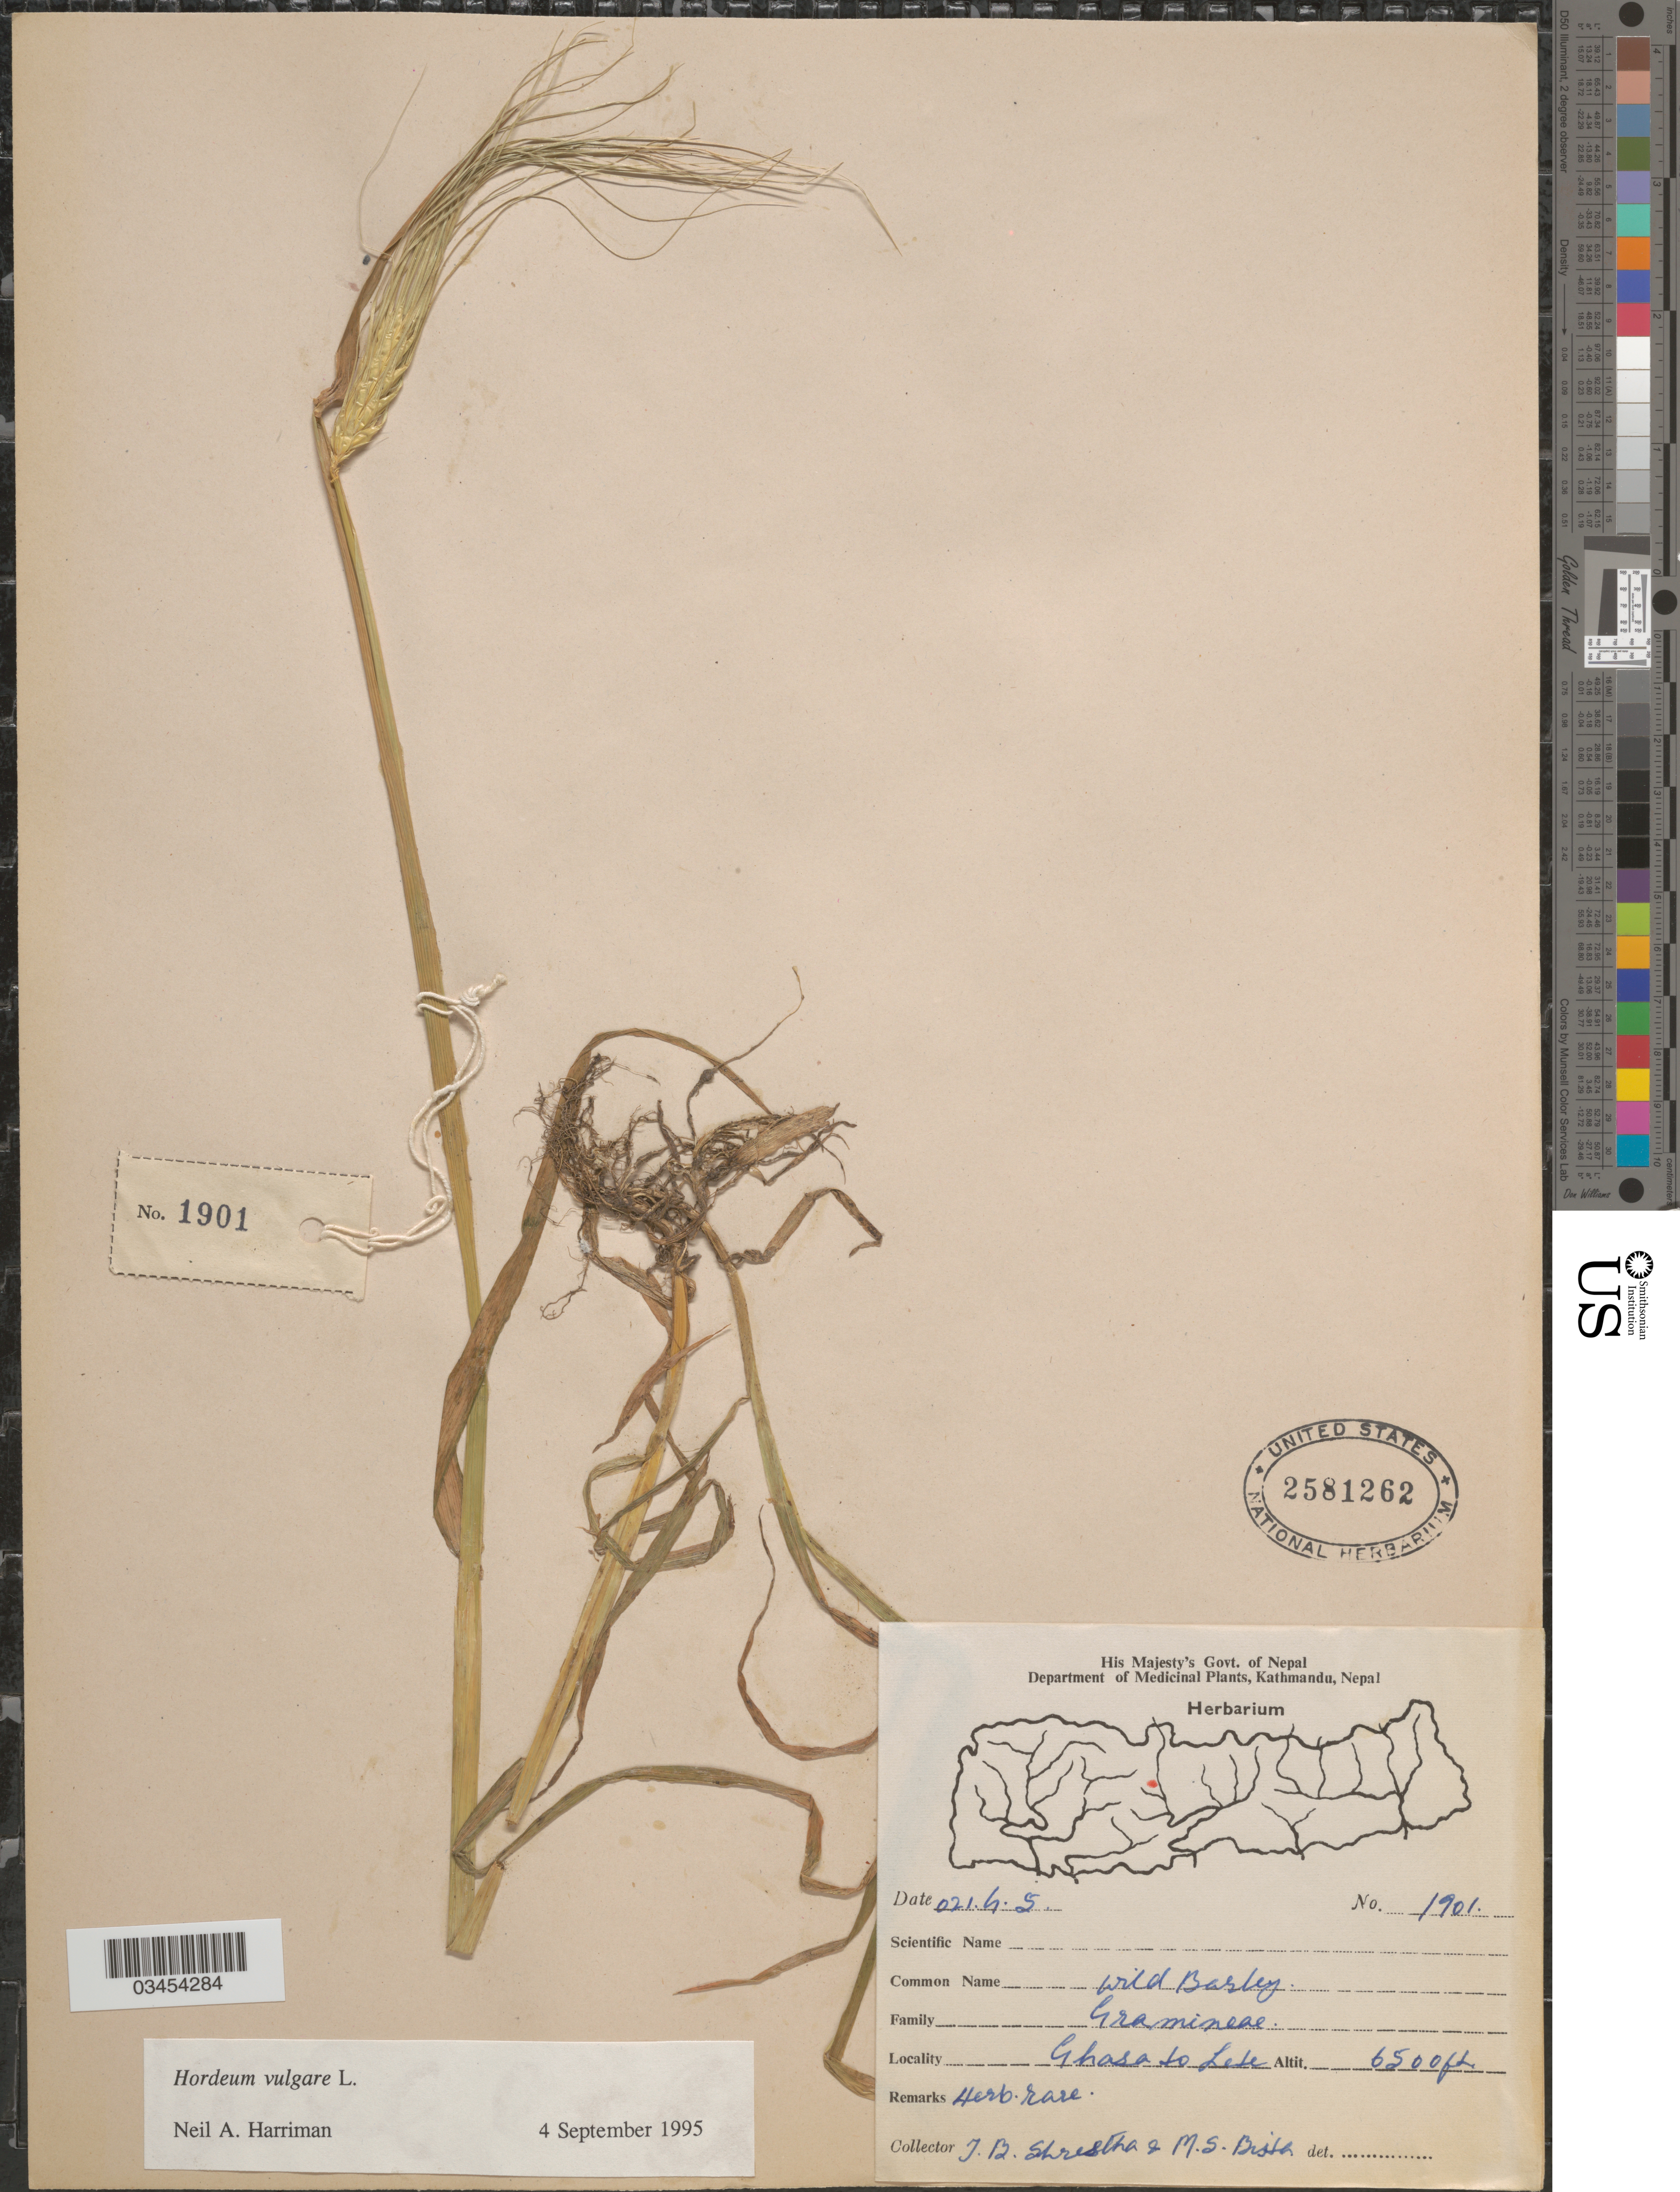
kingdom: Plantae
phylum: Tracheophyta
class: Liliopsida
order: Poales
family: Poaceae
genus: Hordeum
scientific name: Hordeum vulgare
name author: L.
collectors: T. B. Shrestha & M. Bista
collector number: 1901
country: Nepal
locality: Ghasa to Lete.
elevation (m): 1981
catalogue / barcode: US 2581262